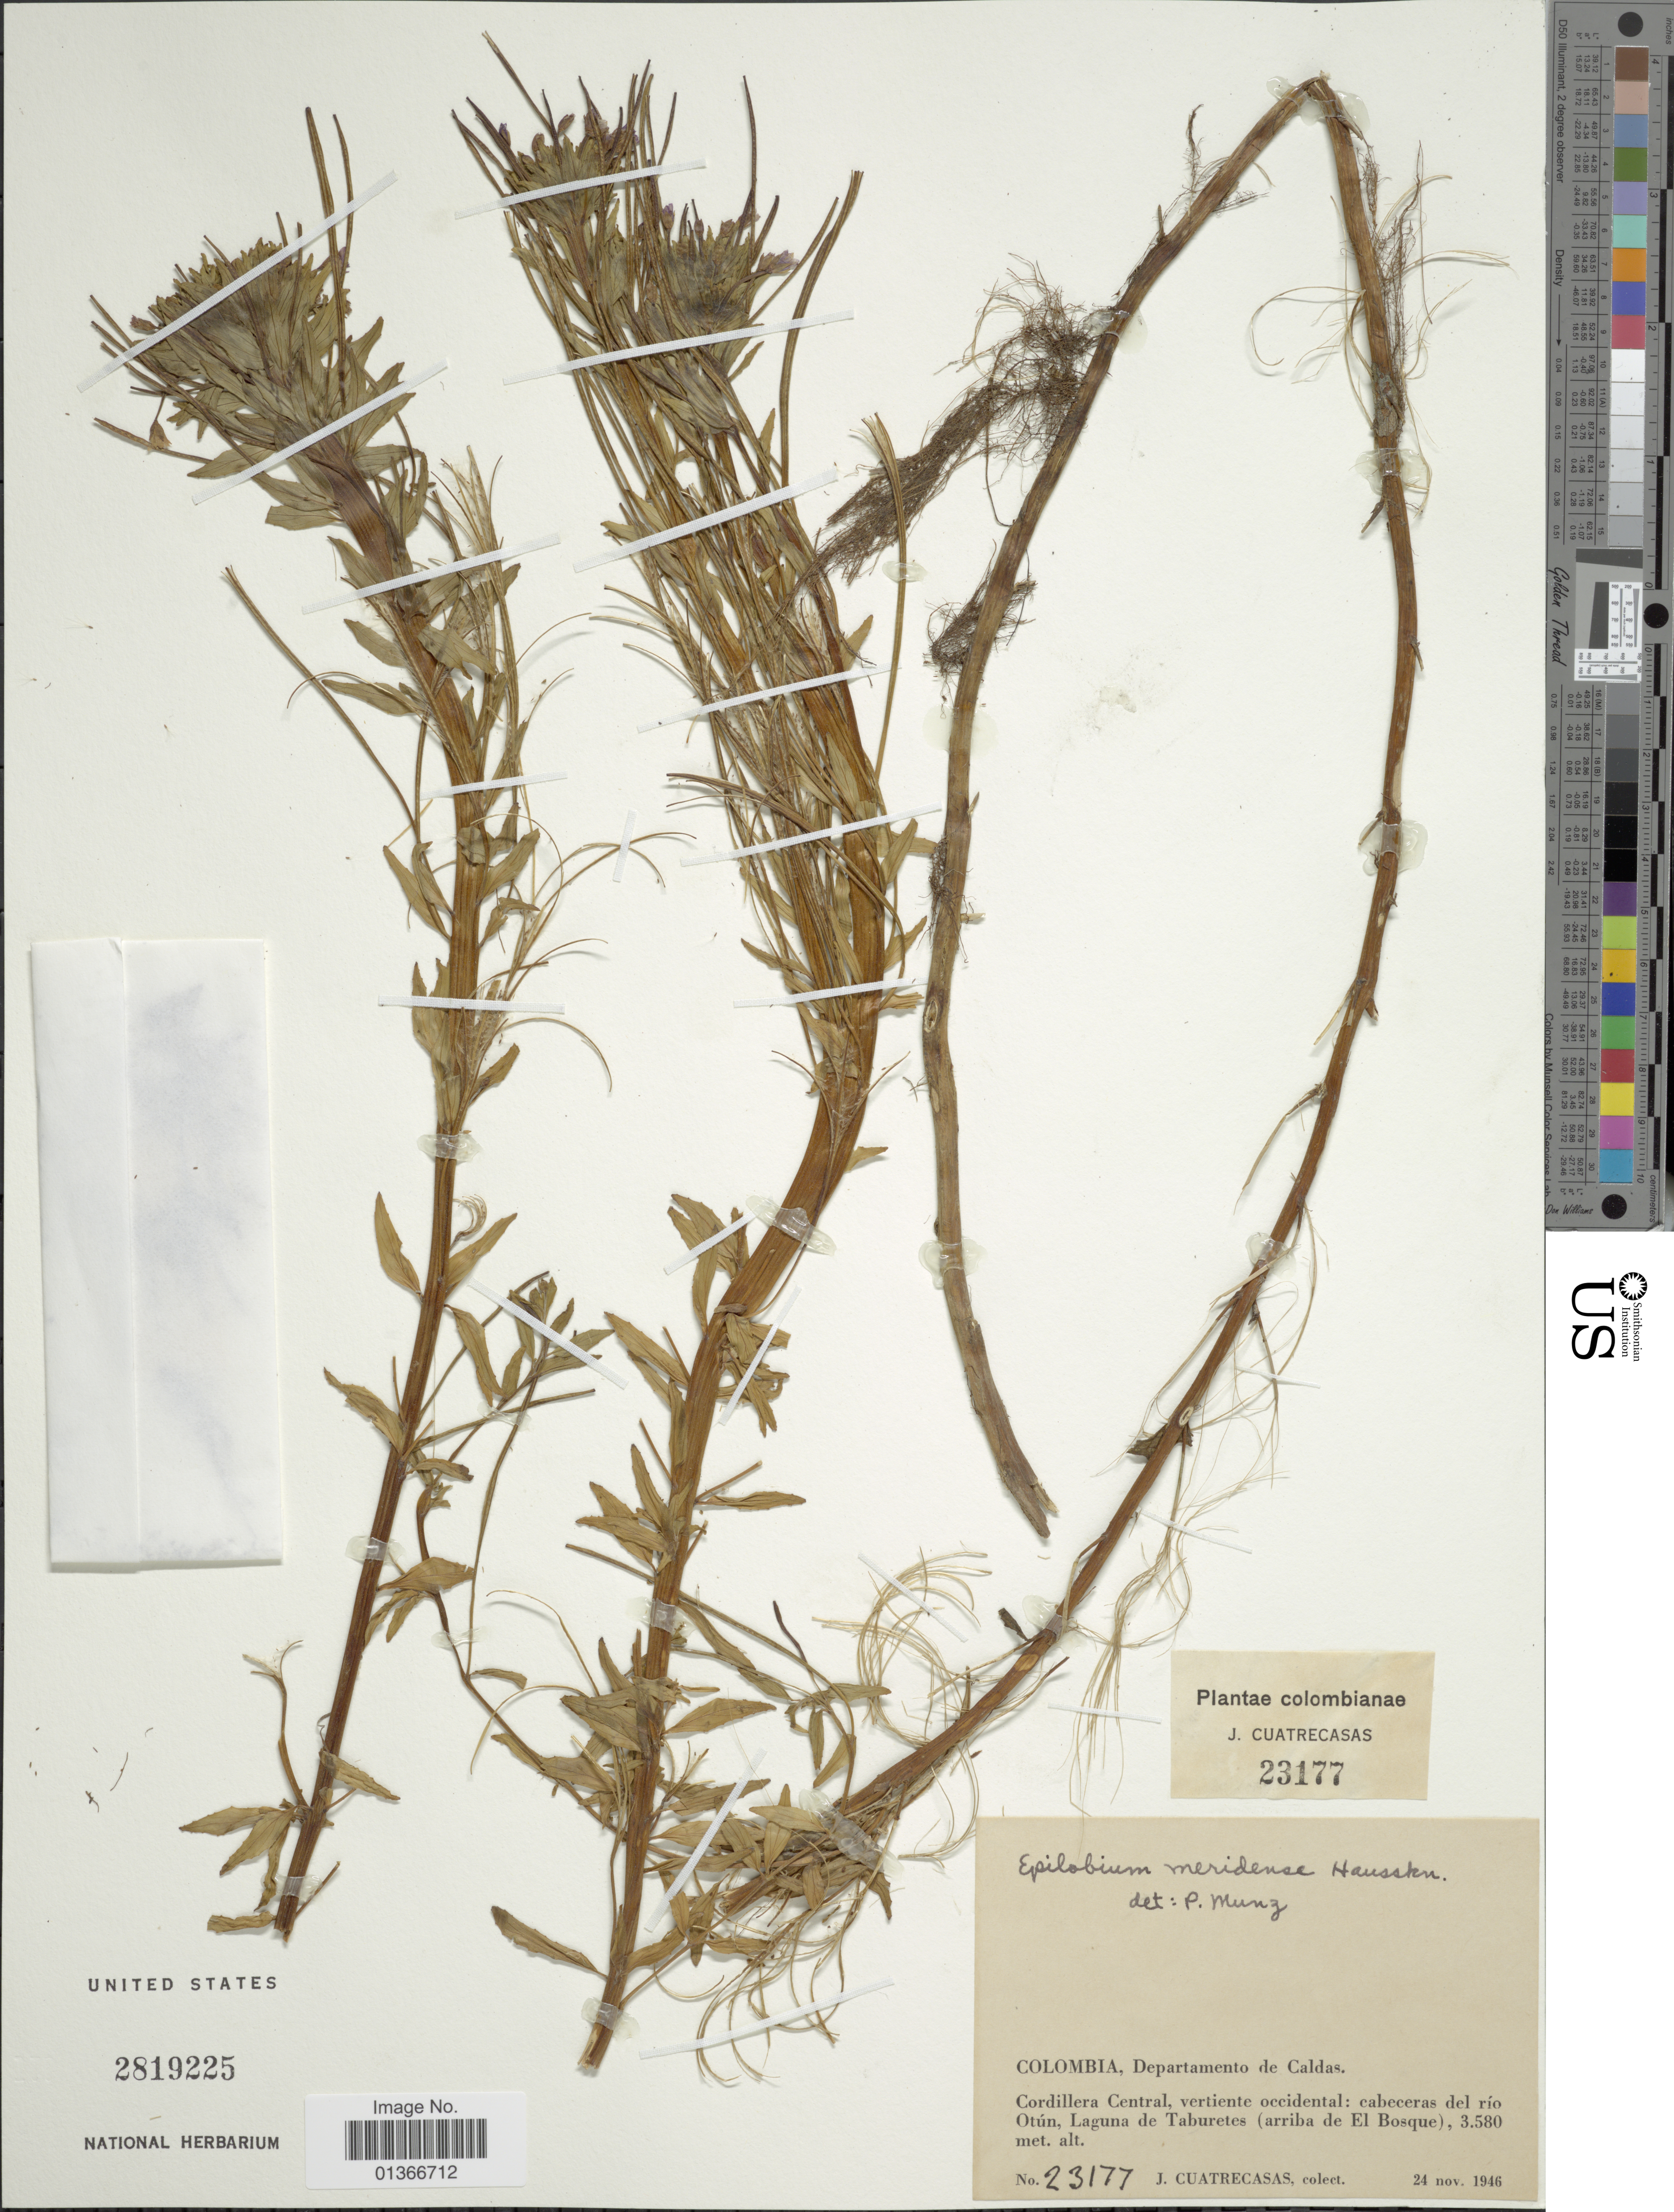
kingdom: Plantae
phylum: Tracheophyta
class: Magnoliopsida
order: Myrtales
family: Onagraceae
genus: Epilobium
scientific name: Epilobium denticulatum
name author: Ruiz & Pav.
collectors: J. Cuatrecasas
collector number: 23177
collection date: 1946-11-24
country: Colombia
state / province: Caldas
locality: Departamento de Caldas. Cordillera Central, vertiente occidental: cabeceras del río Otún, Laguna de Taburetes (arriba de El Bosque).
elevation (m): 3580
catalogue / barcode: US 2819225